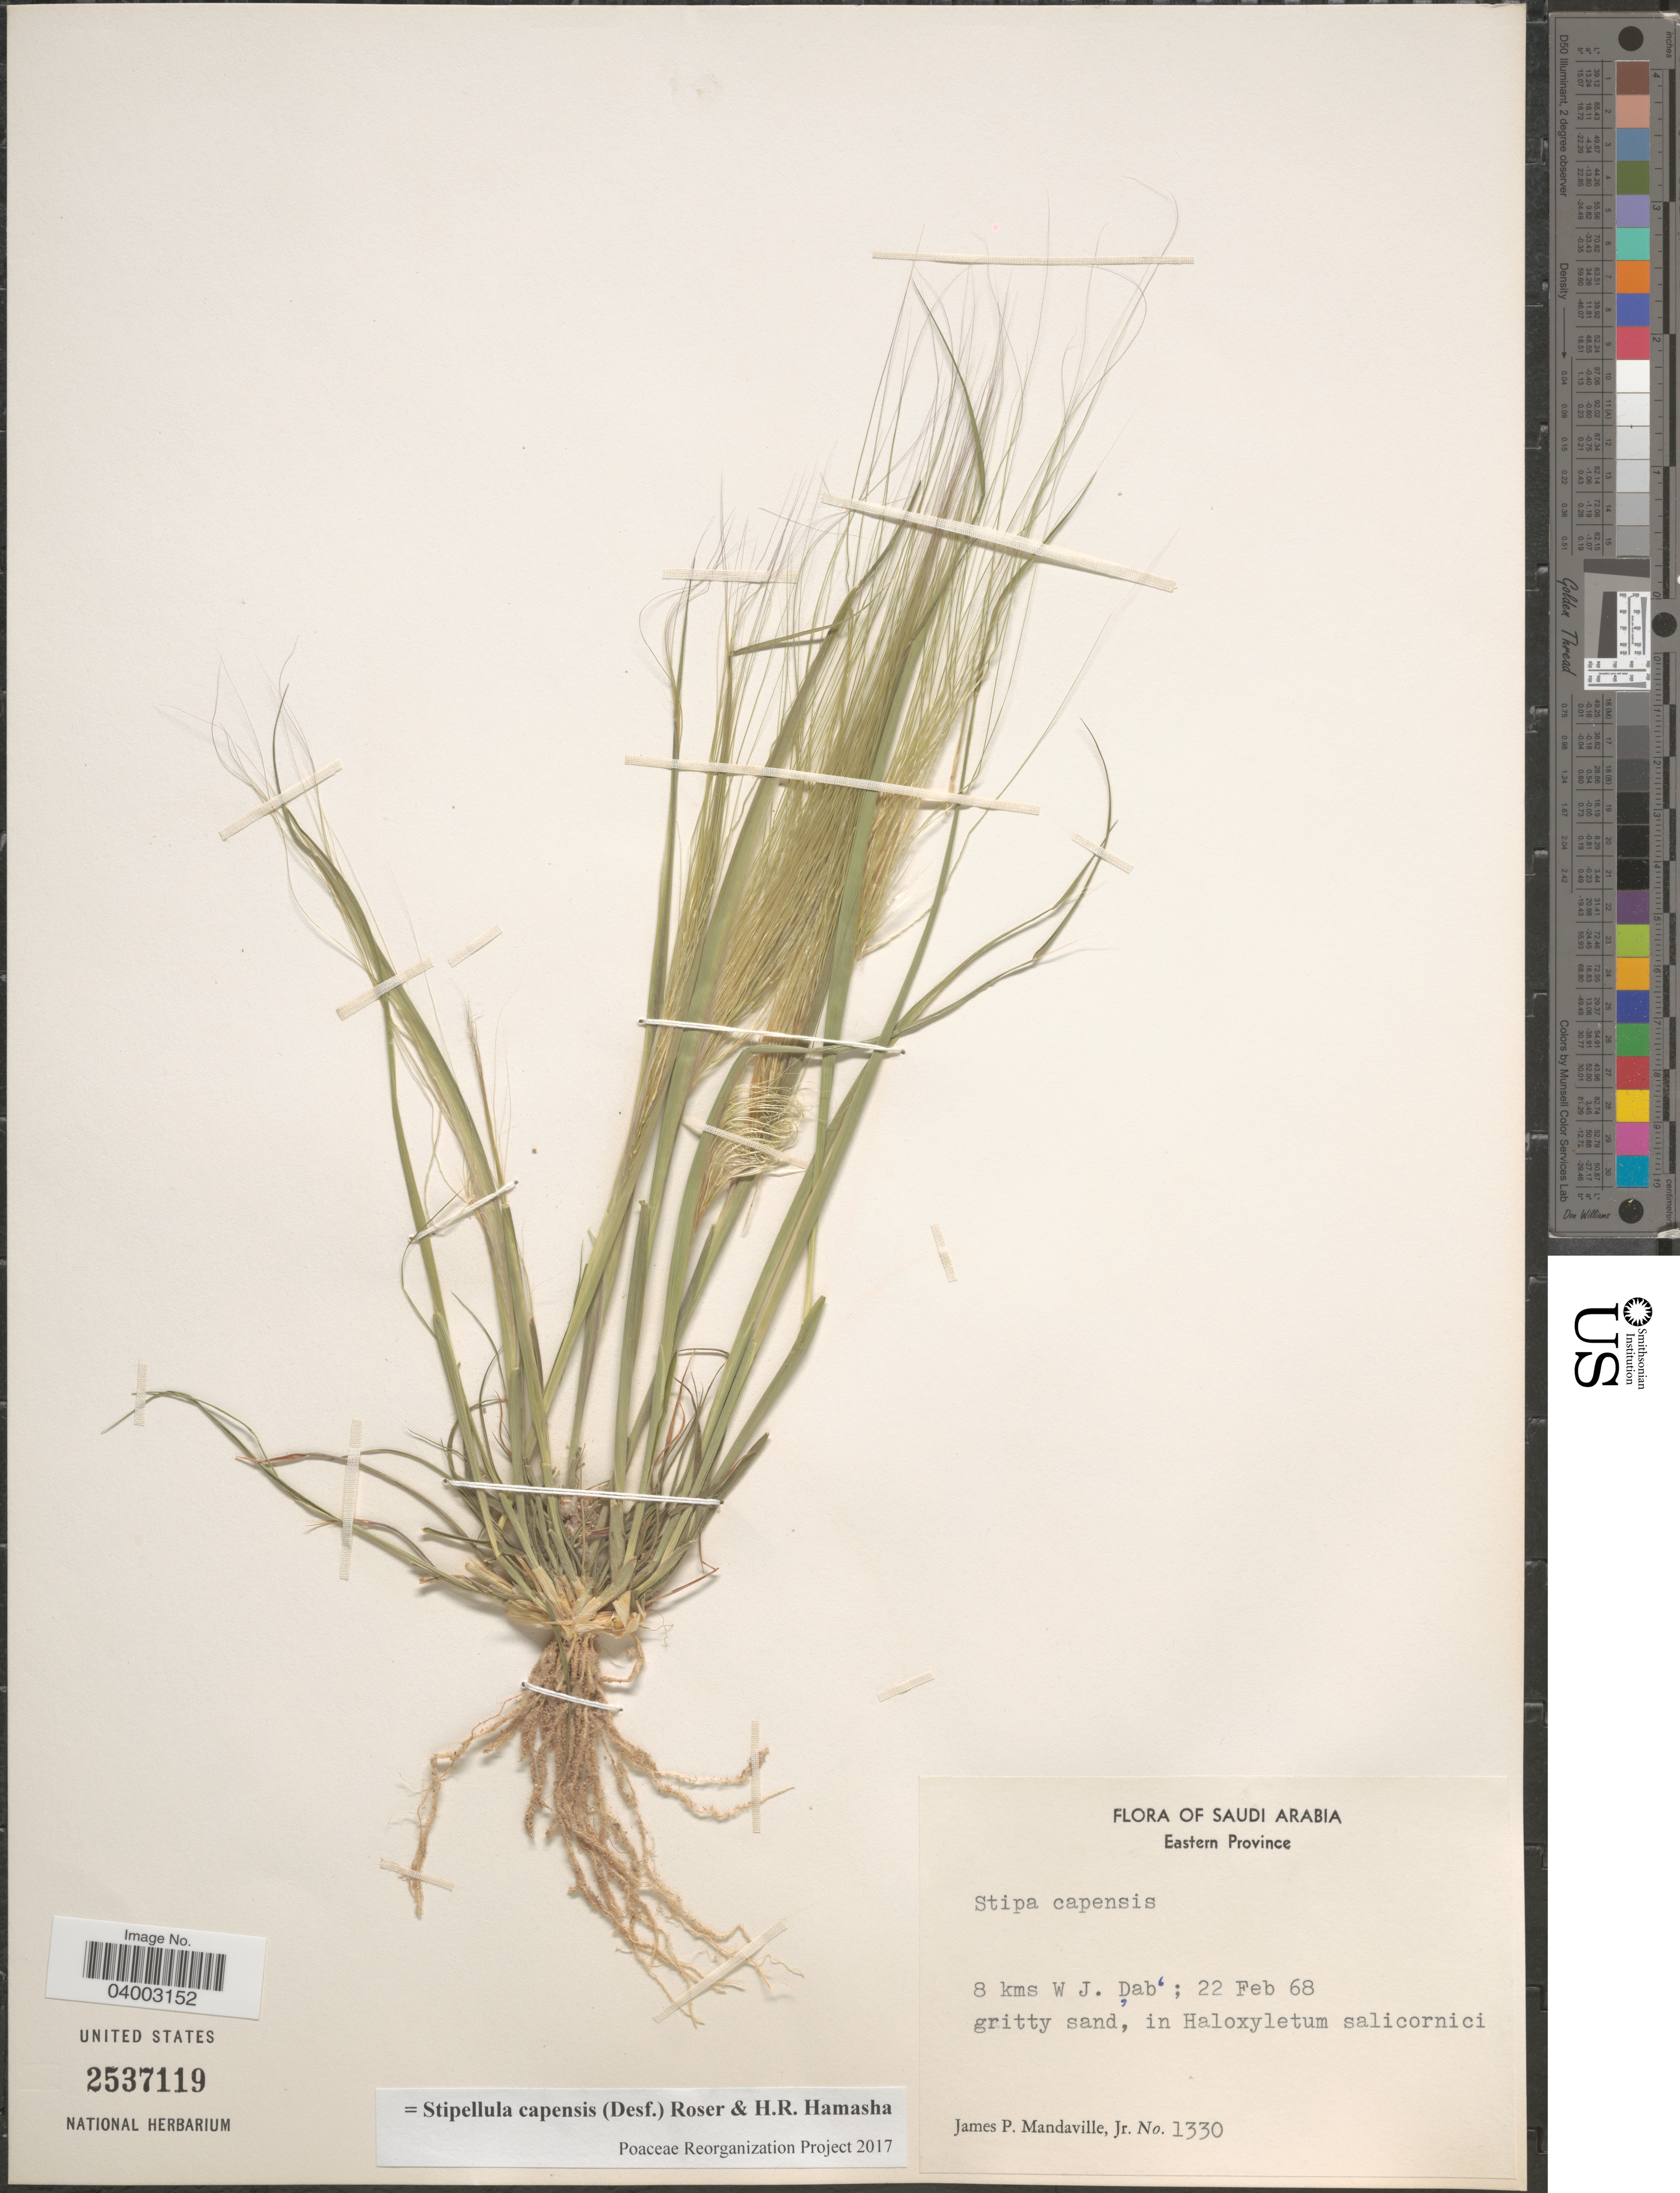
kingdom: Plantae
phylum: Tracheophyta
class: Liliopsida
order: Poales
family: Poaceae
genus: Stipellula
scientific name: Stipellula capensis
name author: (Thunb.) Röser & H. R. Hamasha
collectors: J. Mandaville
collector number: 1330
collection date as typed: Transcribed d/m/y: 22/2/68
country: Saudi Arabia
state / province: Ash Sharqiyah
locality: Eastern Province. 8 kms W J. Dab.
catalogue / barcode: US 2537119